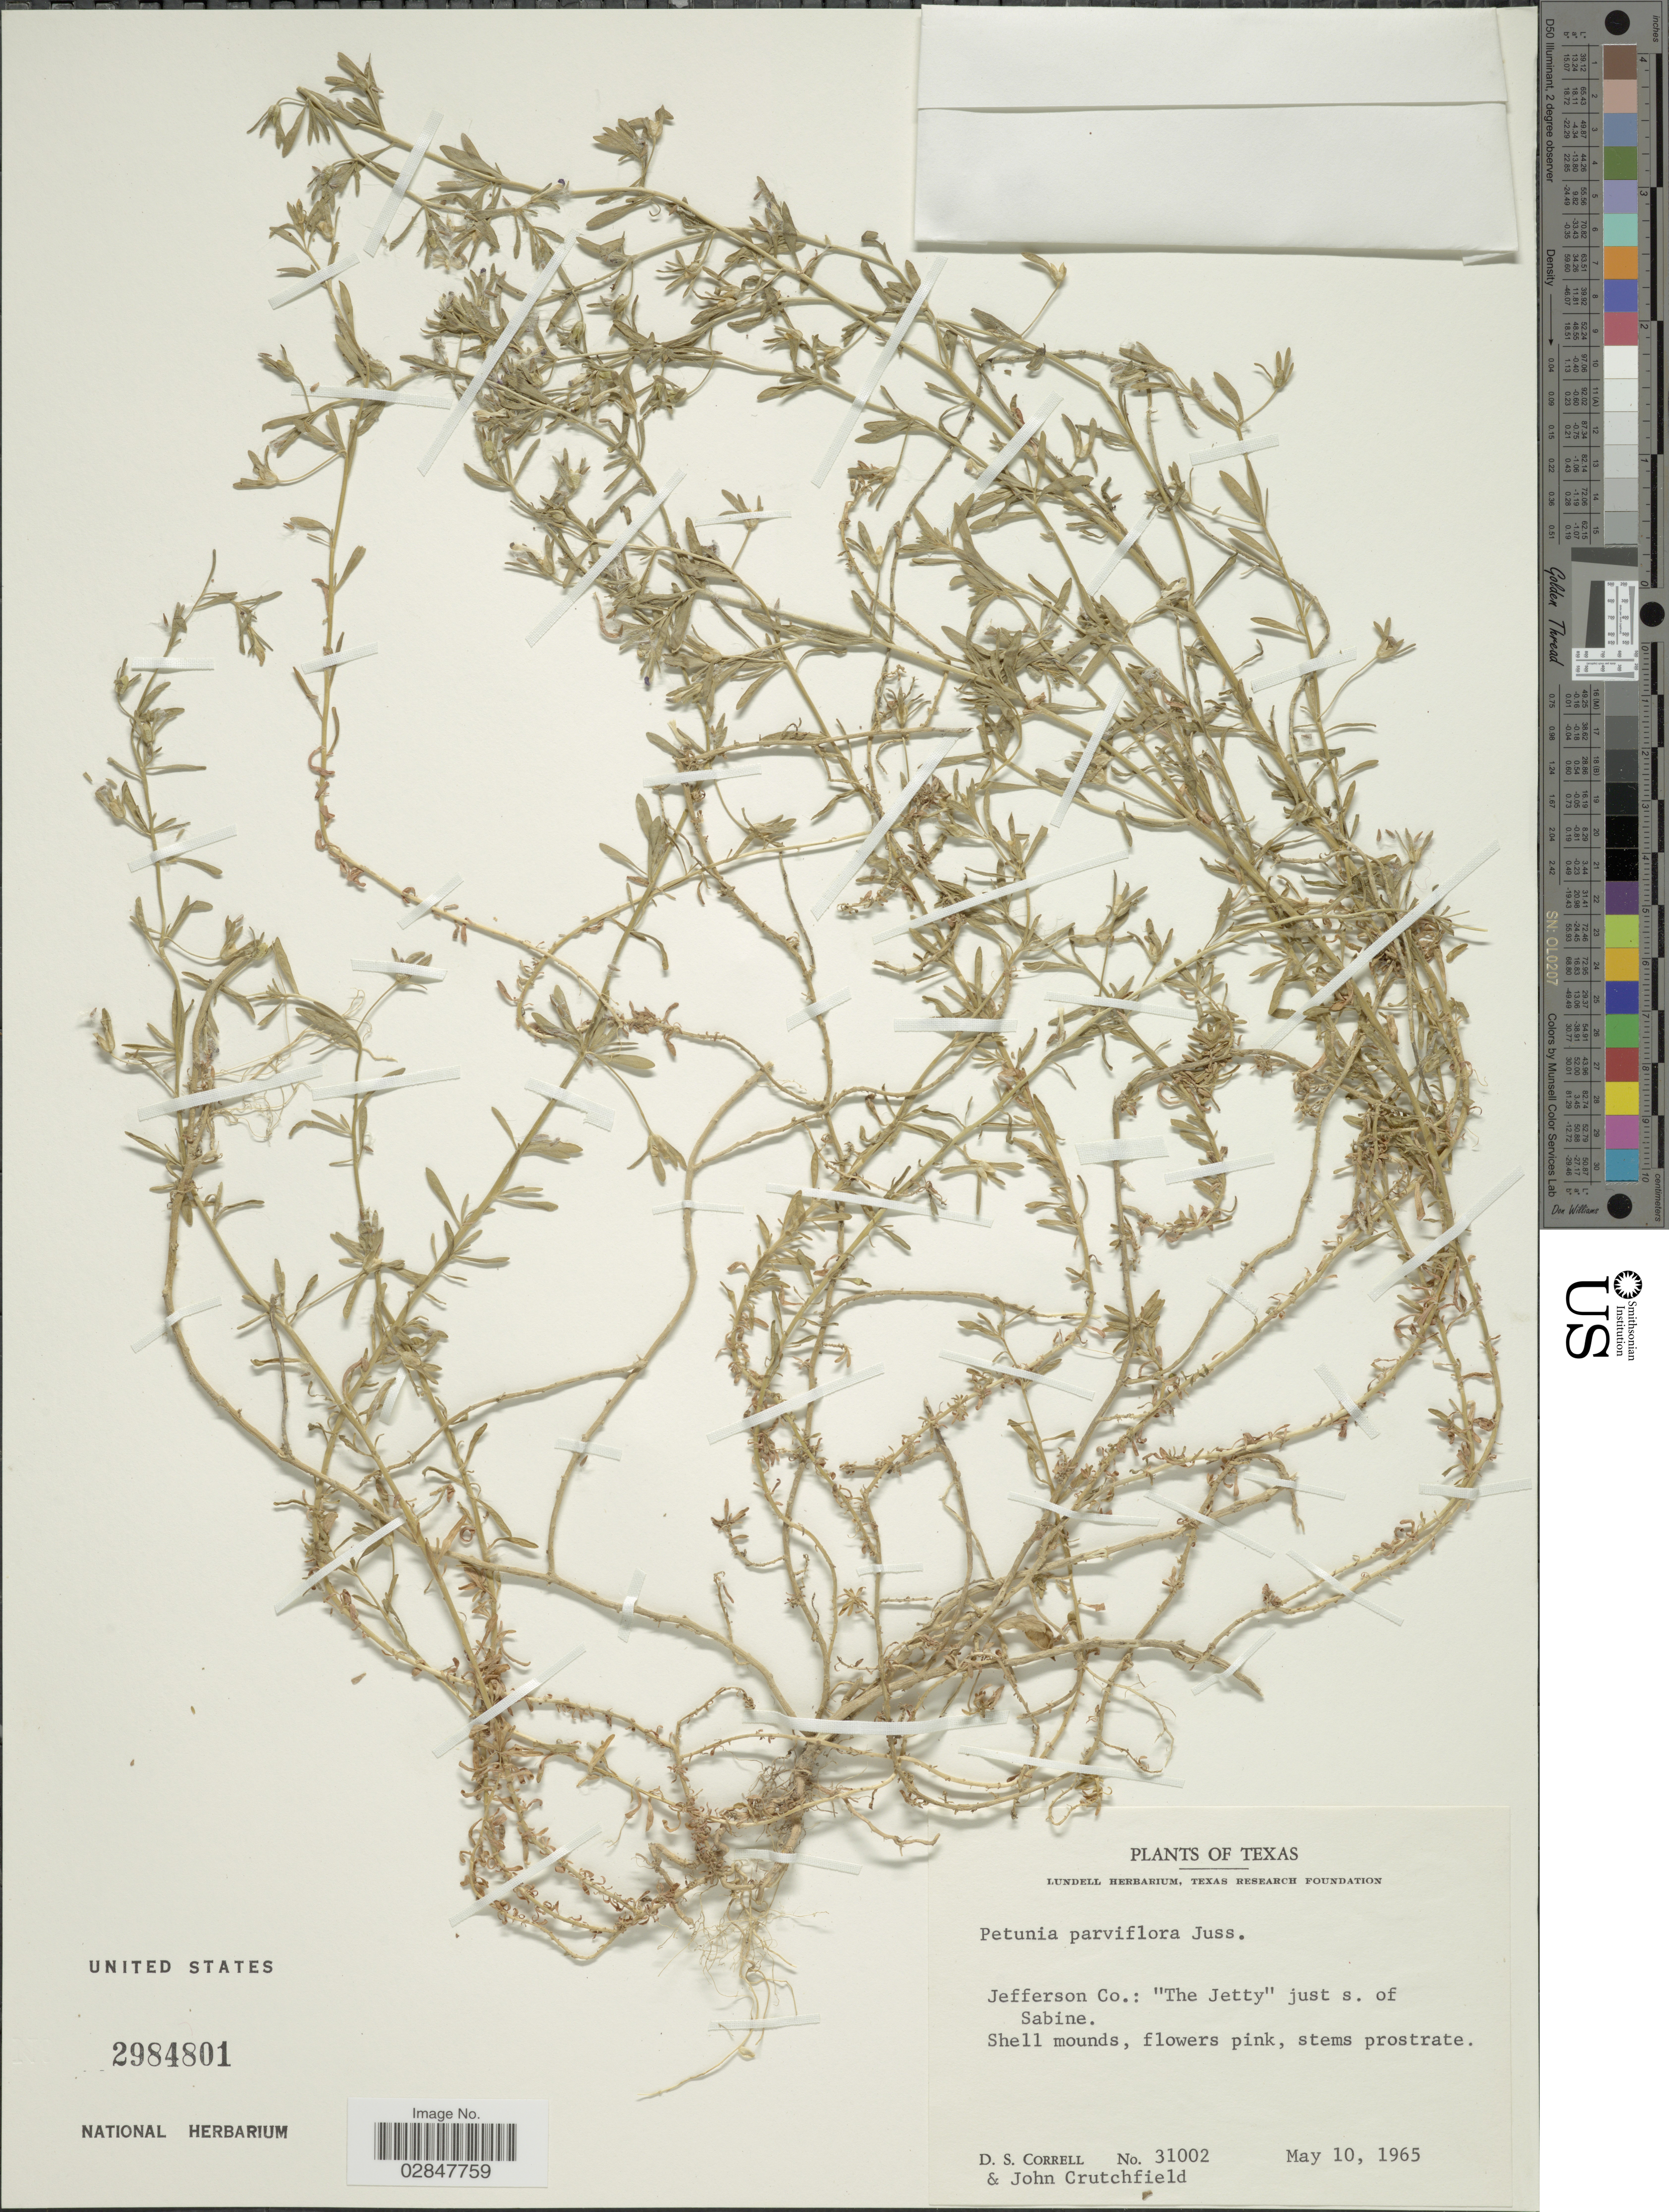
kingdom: Plantae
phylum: Tracheophyta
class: Magnoliopsida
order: Solanales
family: Solanaceae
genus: Petunia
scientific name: Petunia parviflora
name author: Juss.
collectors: D. S. Correll & J. Crutchfield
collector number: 31002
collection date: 1965-05-10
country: United States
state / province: Texas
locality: Jefferson Co., "The Jetty" just s. of Sabine.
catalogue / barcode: US 2984801